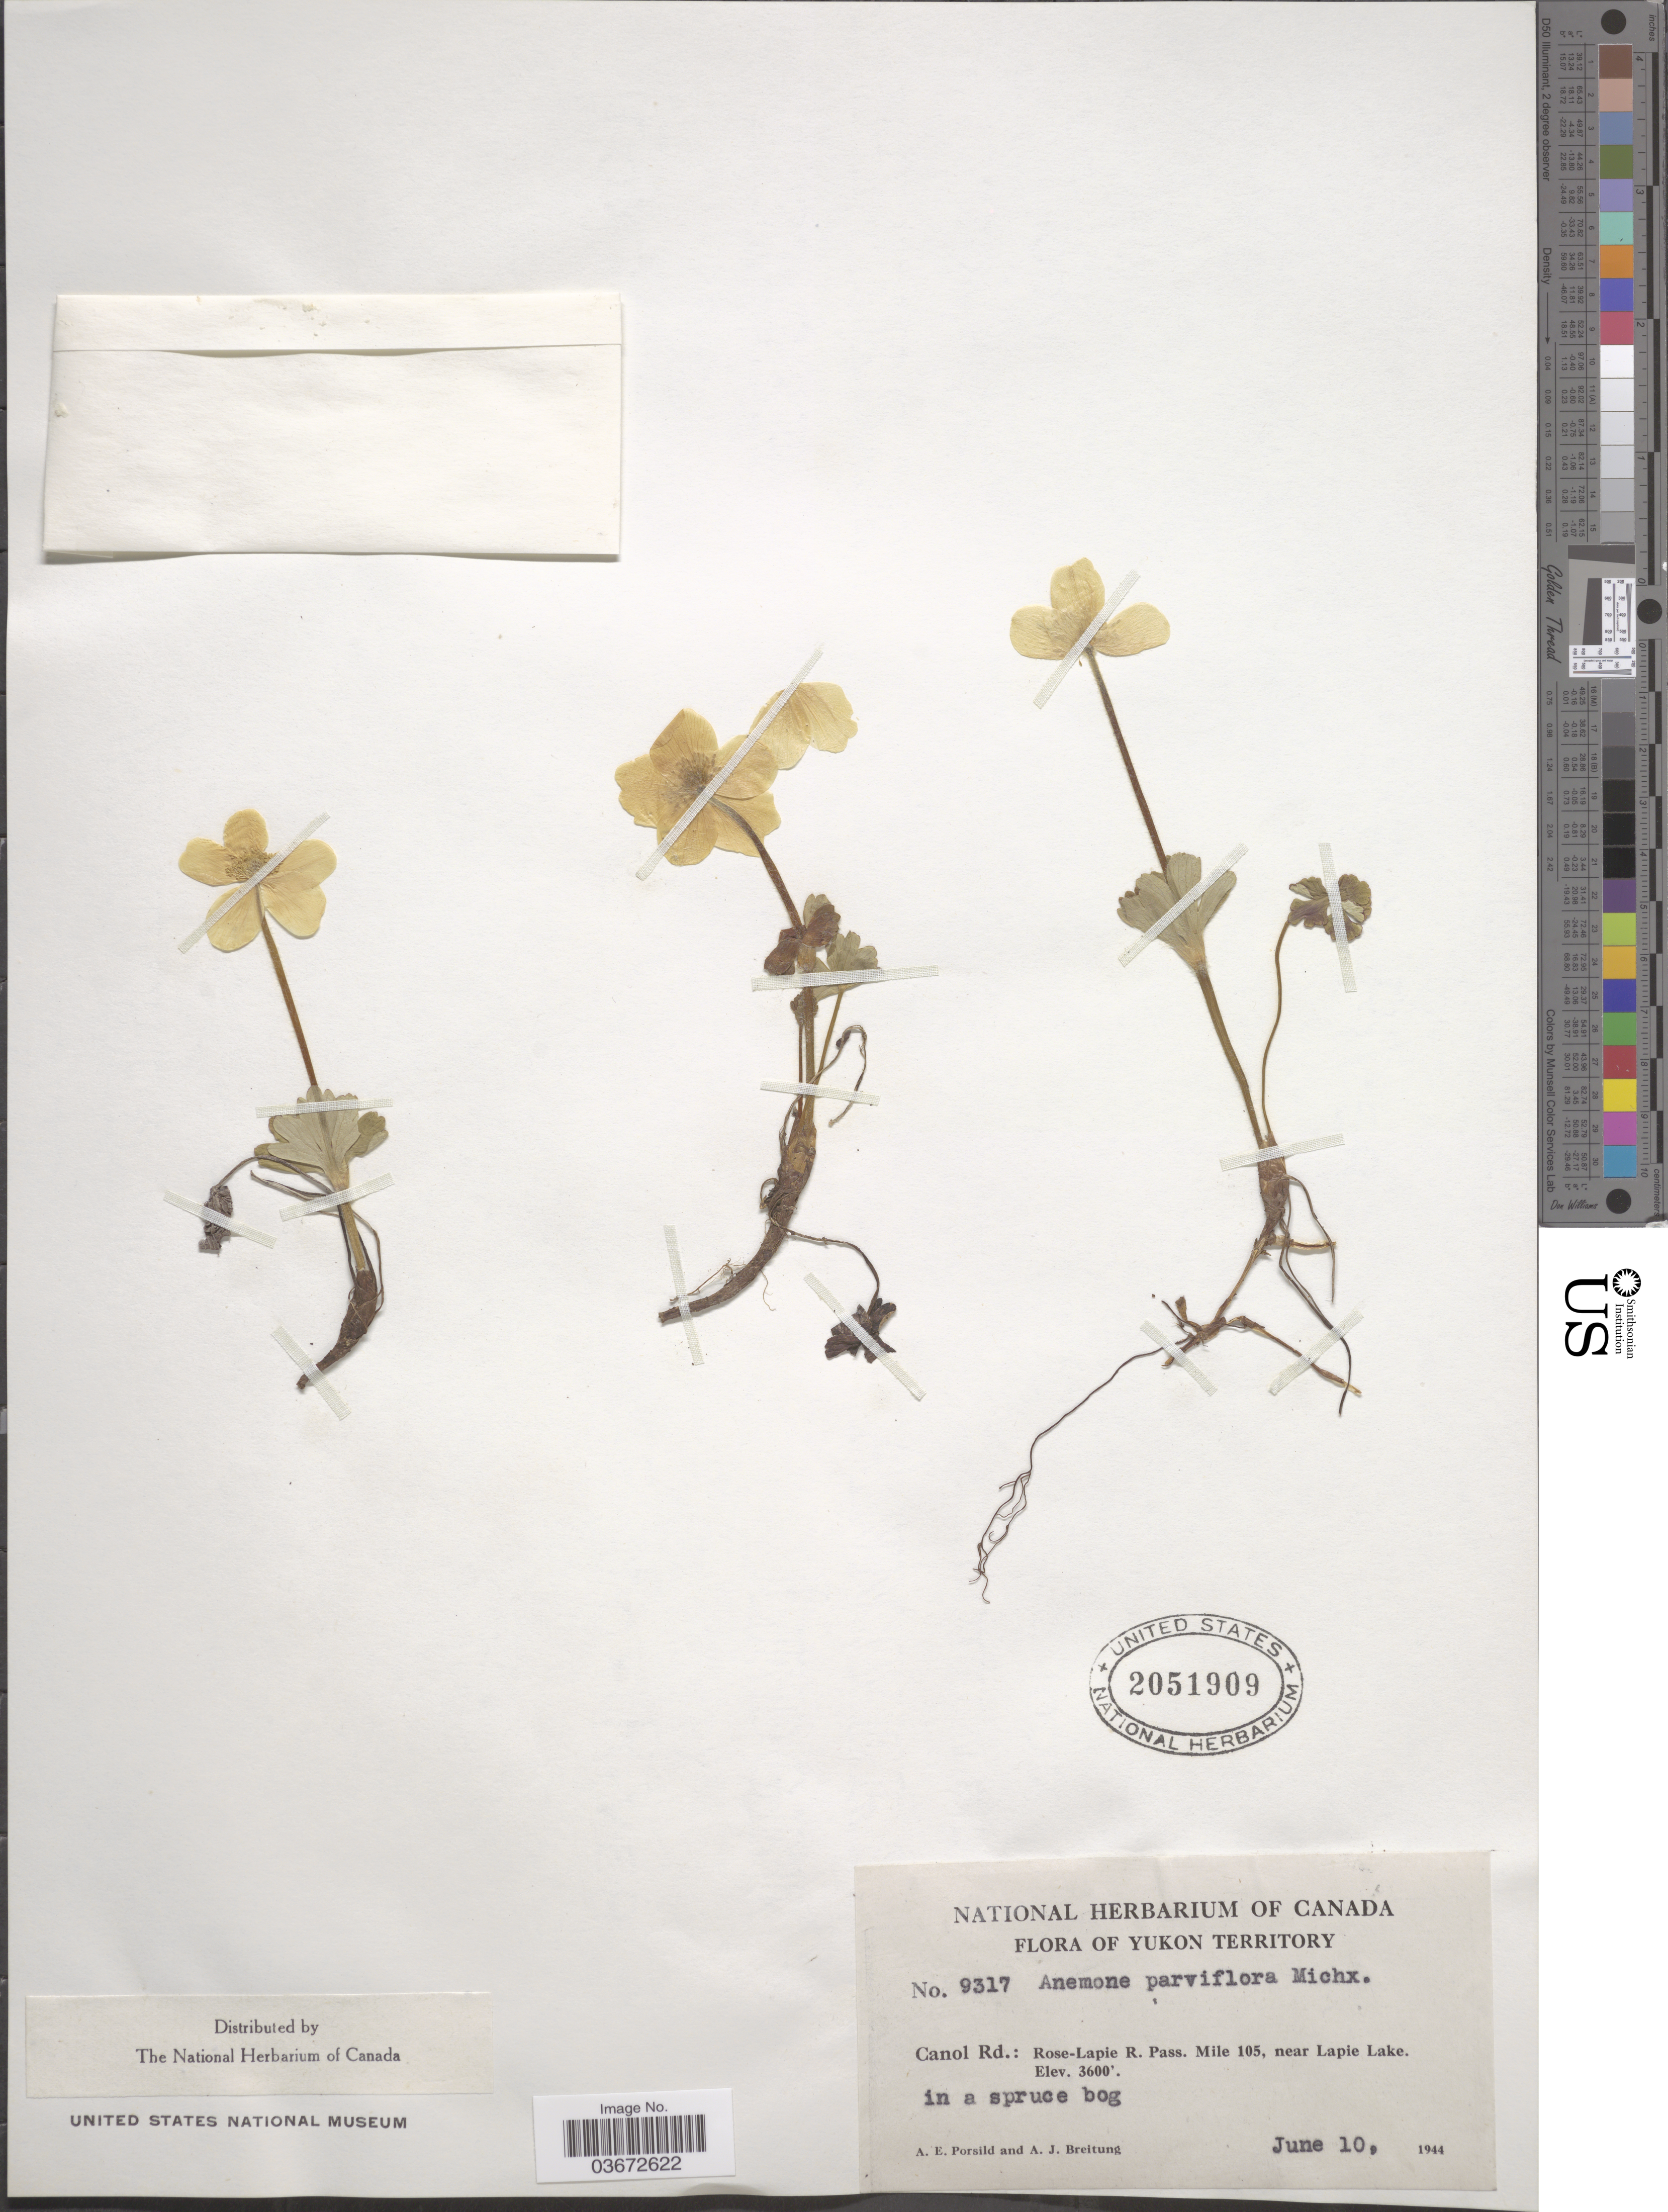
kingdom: Plantae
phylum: Tracheophyta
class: Magnoliopsida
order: Ranunculales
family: Ranunculaceae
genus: Anemone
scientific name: Anemone parviflora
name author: Michx.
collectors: A. E. Porsild & A. Breitung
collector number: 9317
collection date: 1944-06-10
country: Canada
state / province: Yukon Territory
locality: Canol Rd.: Rose-Lapie R. Pass. Mile 105, near Lapie Lake.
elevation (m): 1097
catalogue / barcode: US 2051909